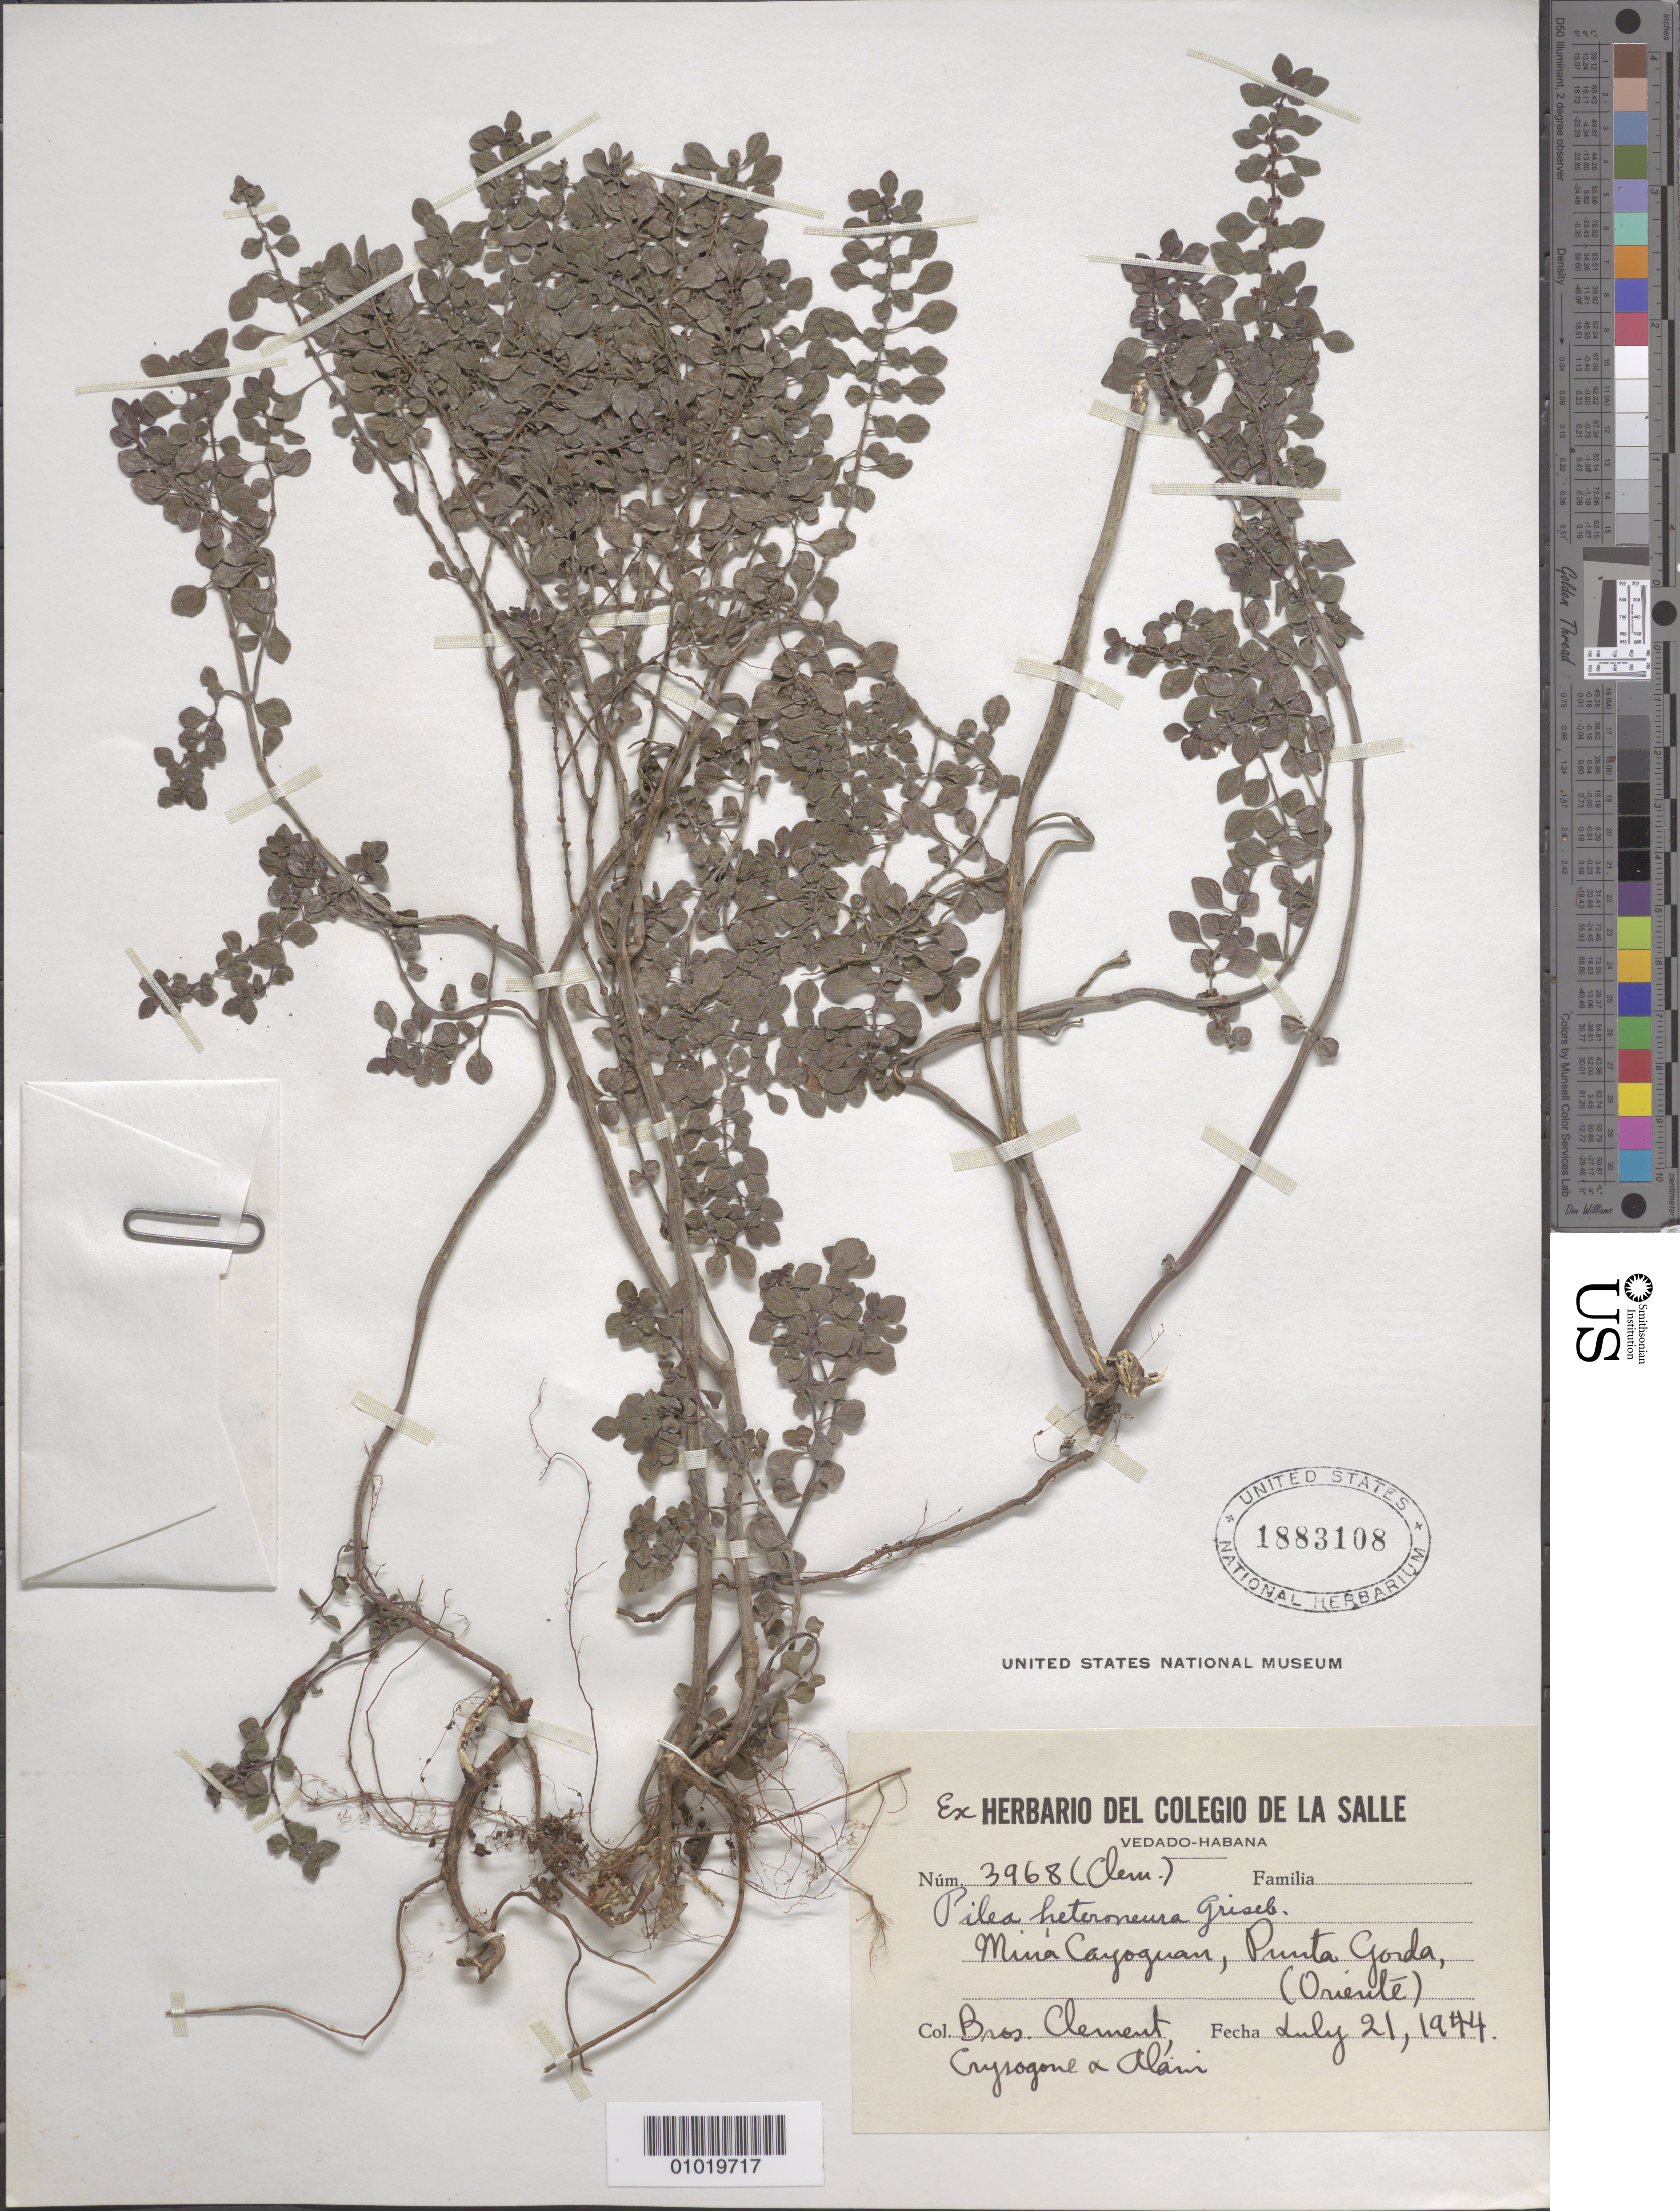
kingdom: Plantae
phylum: Tracheophyta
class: Magnoliopsida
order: Rosales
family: Urticaceae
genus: Pilea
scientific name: Pilea heteroneura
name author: Griseb.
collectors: B. Clement, B. Chrysogone & A. H. Liogier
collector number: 3968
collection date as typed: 21 Jul 1944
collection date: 1944-07-21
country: Cuba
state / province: Holguín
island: Cuba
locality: Mina Cayoguan, Punta Gorda, Oriente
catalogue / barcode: US 1883108